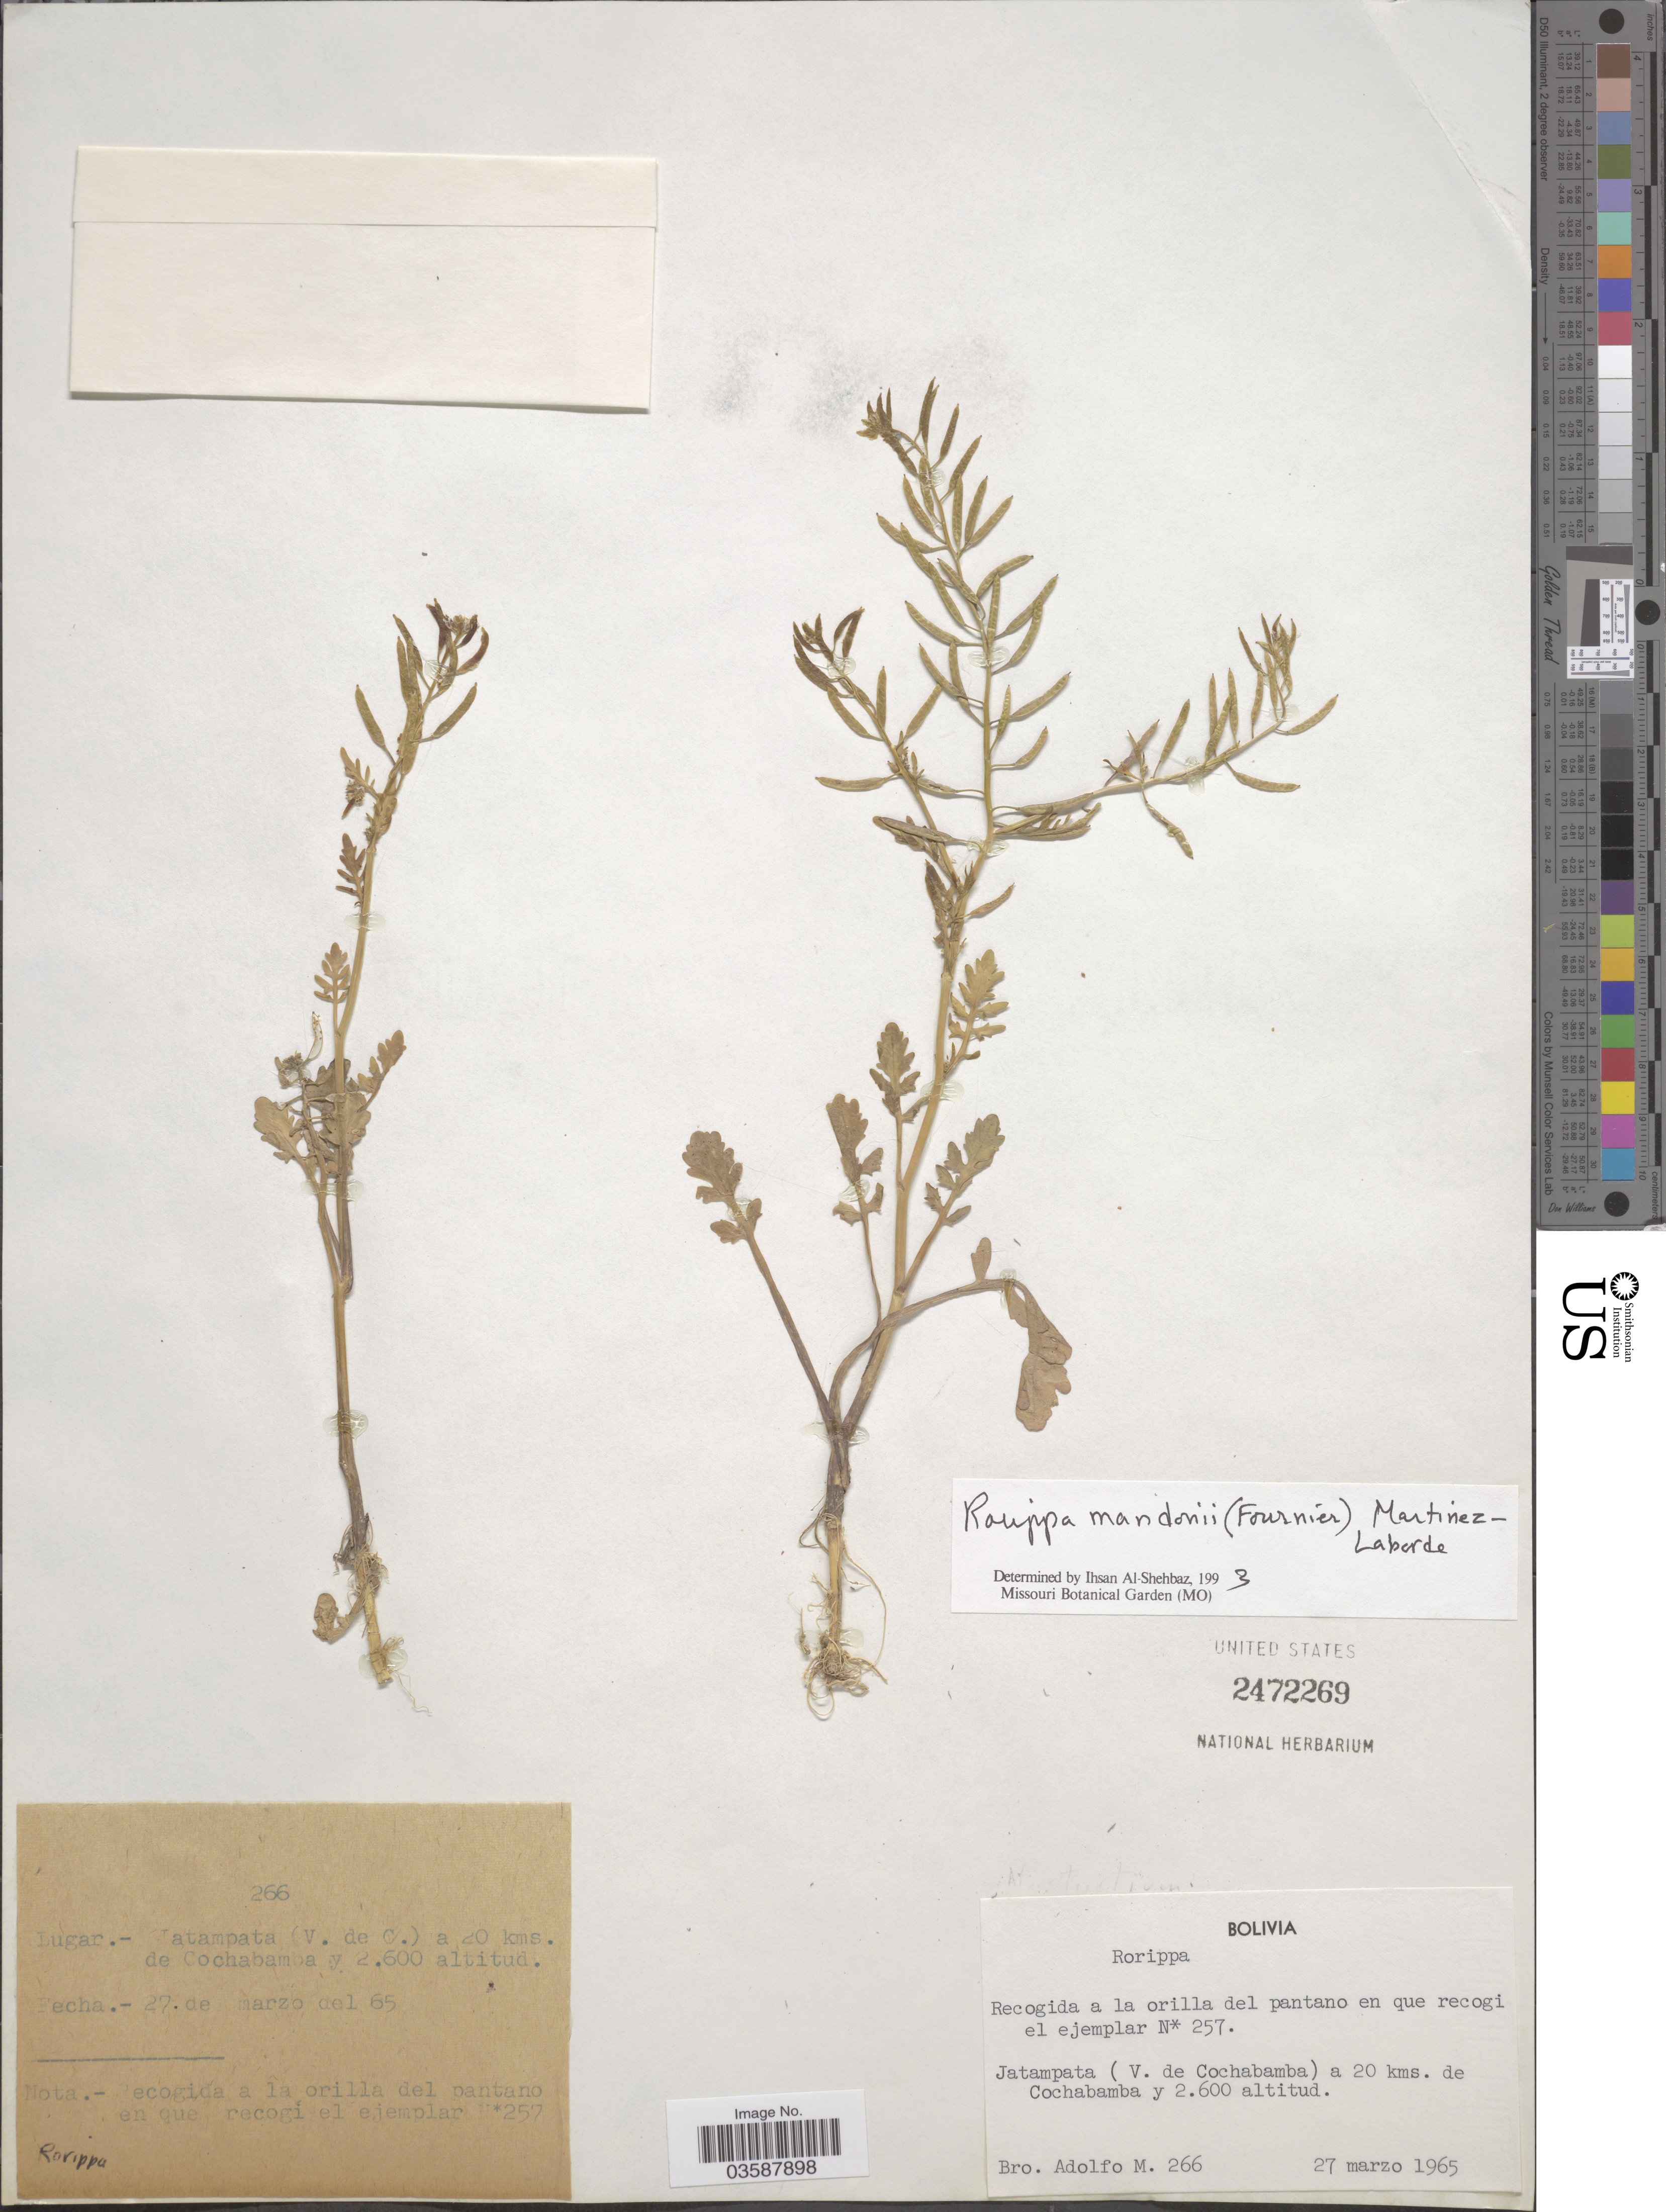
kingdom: Plantae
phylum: Tracheophyta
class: Magnoliopsida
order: Brassicales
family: Brassicaceae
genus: Rorippa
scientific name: Rorippa mandonii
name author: (E. Fourn.) Martinez-Laborde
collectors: Bro. Adolfo M.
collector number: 266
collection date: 1965-03-27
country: Bolivia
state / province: Cochabamba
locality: Jatampata (V. de Cochabamba) a 20 kms. de Cochabamba.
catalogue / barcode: US 2472269